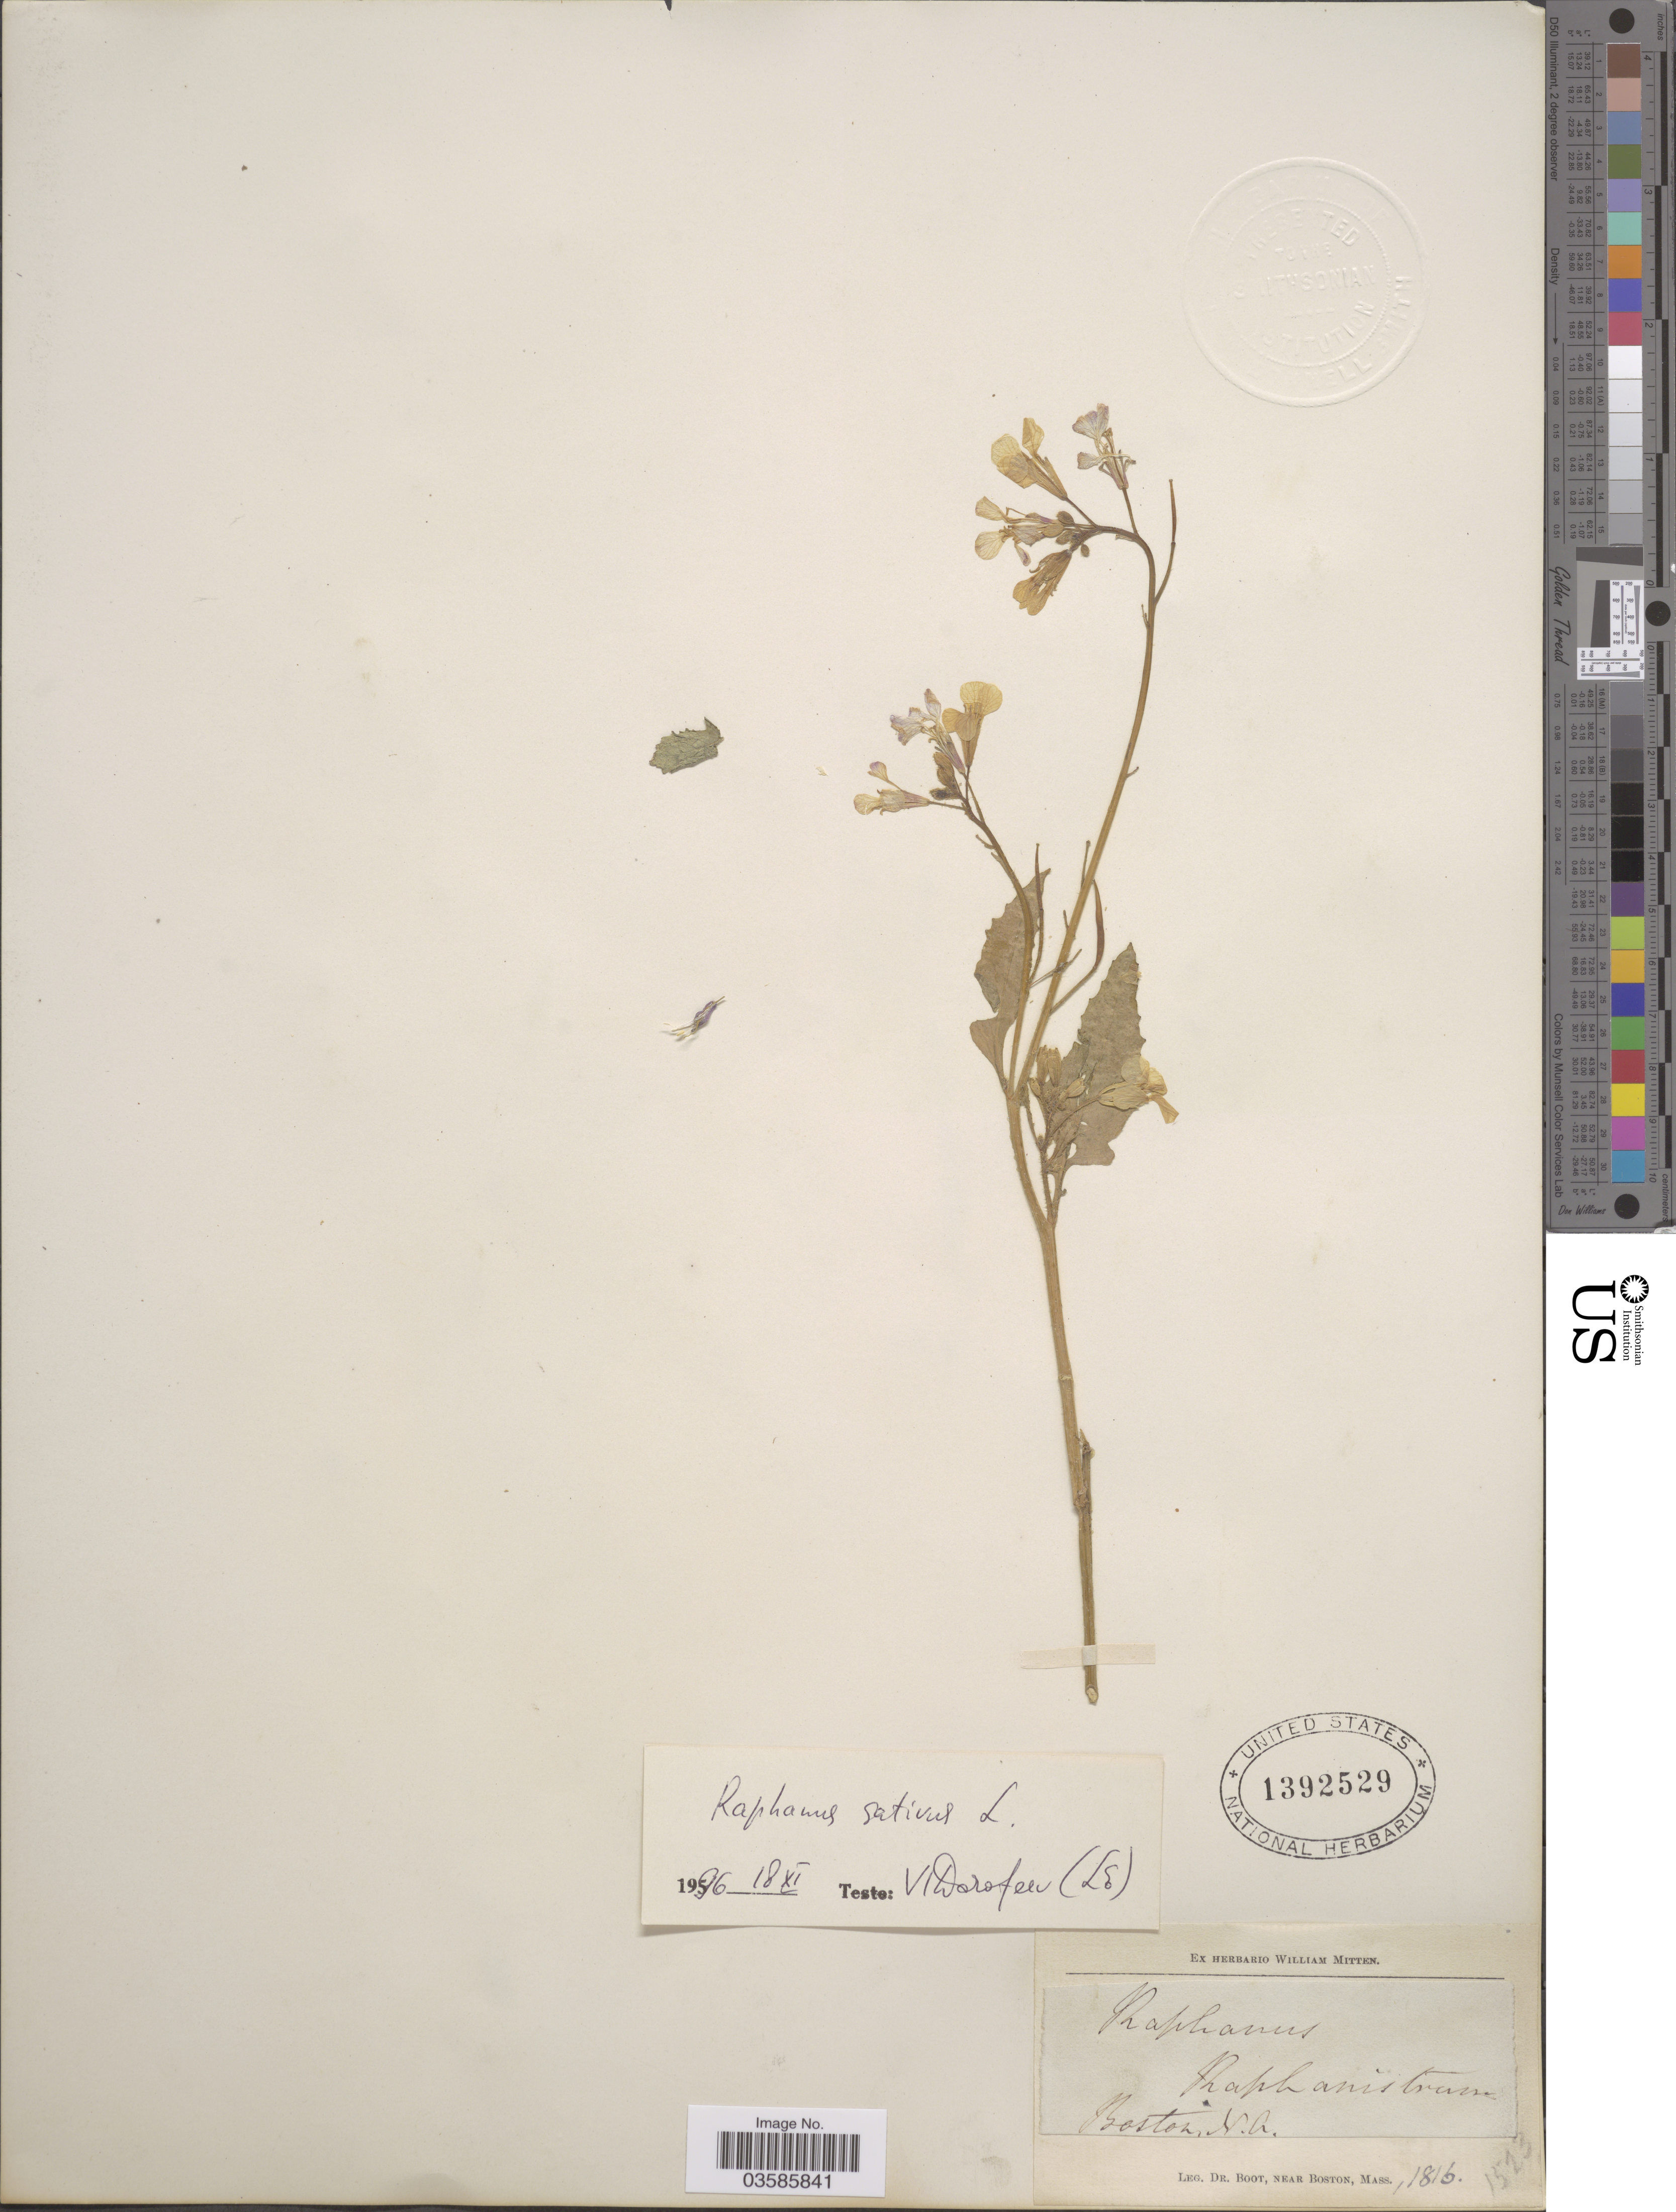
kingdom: Plantae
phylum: Tracheophyta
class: Magnoliopsida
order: Brassicales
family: Brassicaceae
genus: Raphanus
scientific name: Raphanus sativus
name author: L.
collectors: -. Boot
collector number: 1523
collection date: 1816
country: United States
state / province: Massachusetts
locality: Boston. N.A.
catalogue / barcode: US 1392529